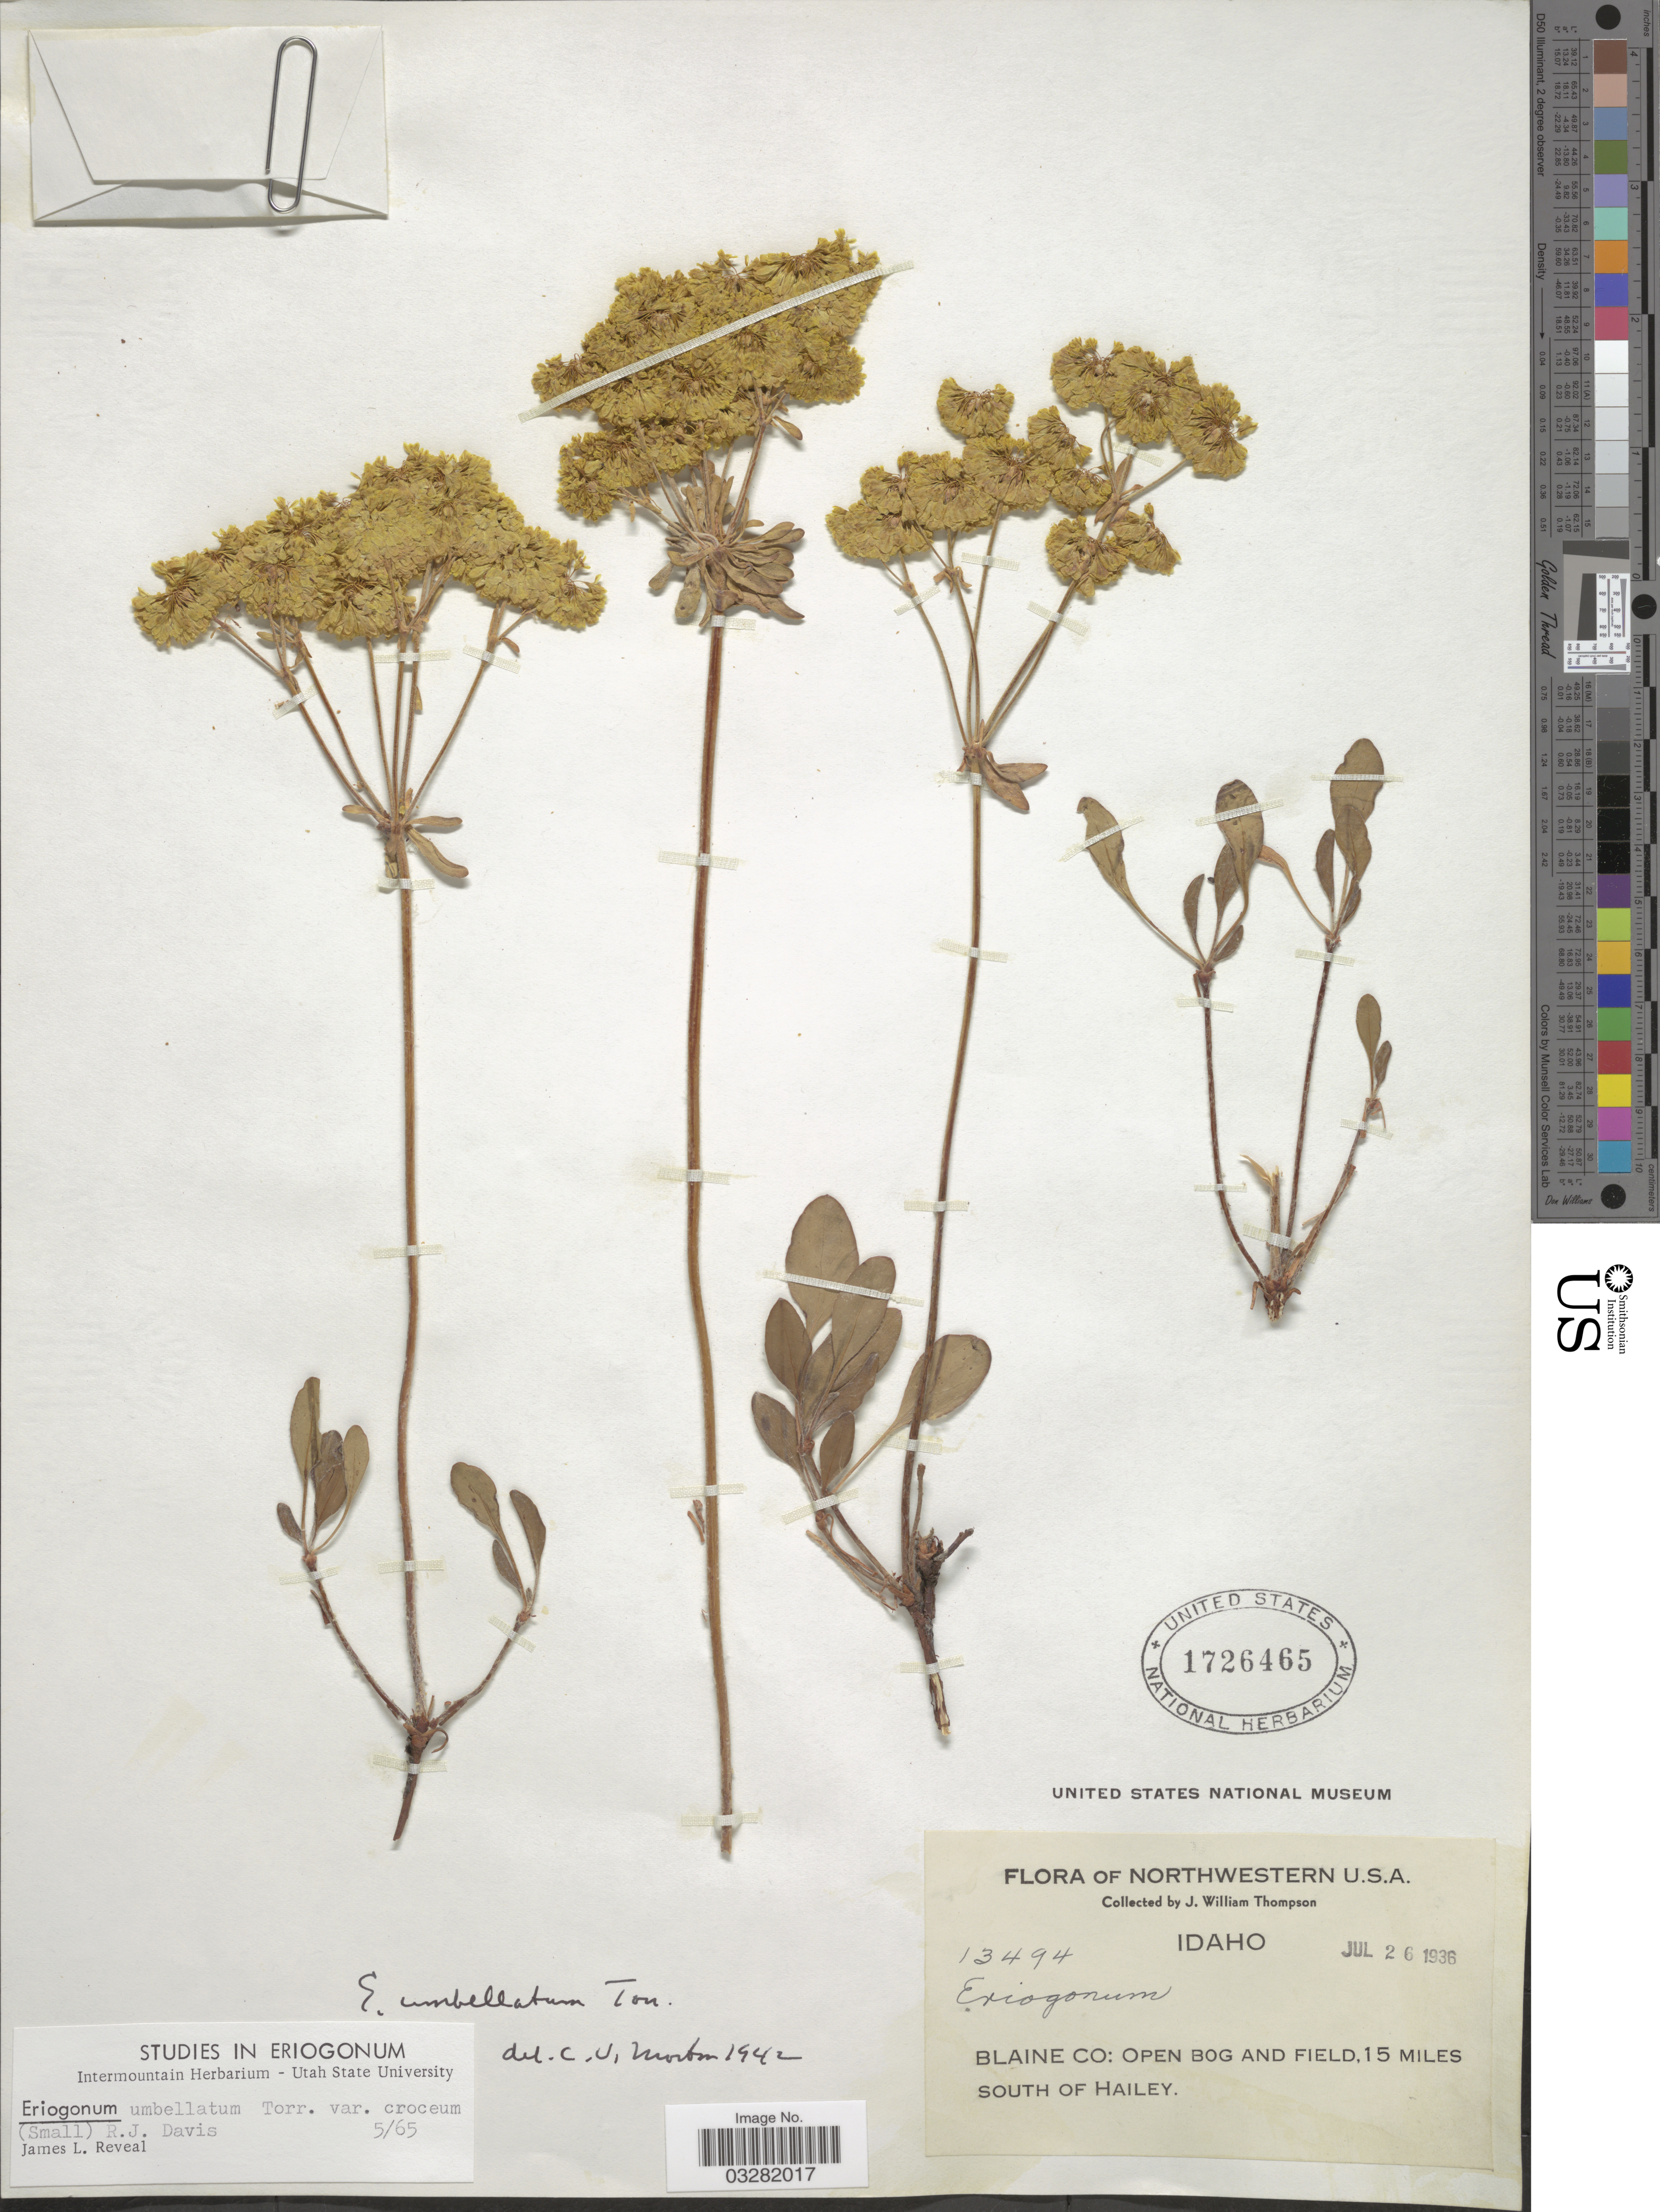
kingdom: Plantae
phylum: Tracheophyta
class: Magnoliopsida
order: Caryophyllales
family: Polygonaceae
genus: Eriogonum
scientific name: Eriogonum umbellatum var. umbellatum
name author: Torr.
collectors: J. W. Thompson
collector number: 13494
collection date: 1936-07-26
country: United States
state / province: Idaho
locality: Northwestern U.S.A. Blaine Co: open bog and field, 15 miles south of Hailey.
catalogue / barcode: US 1726465